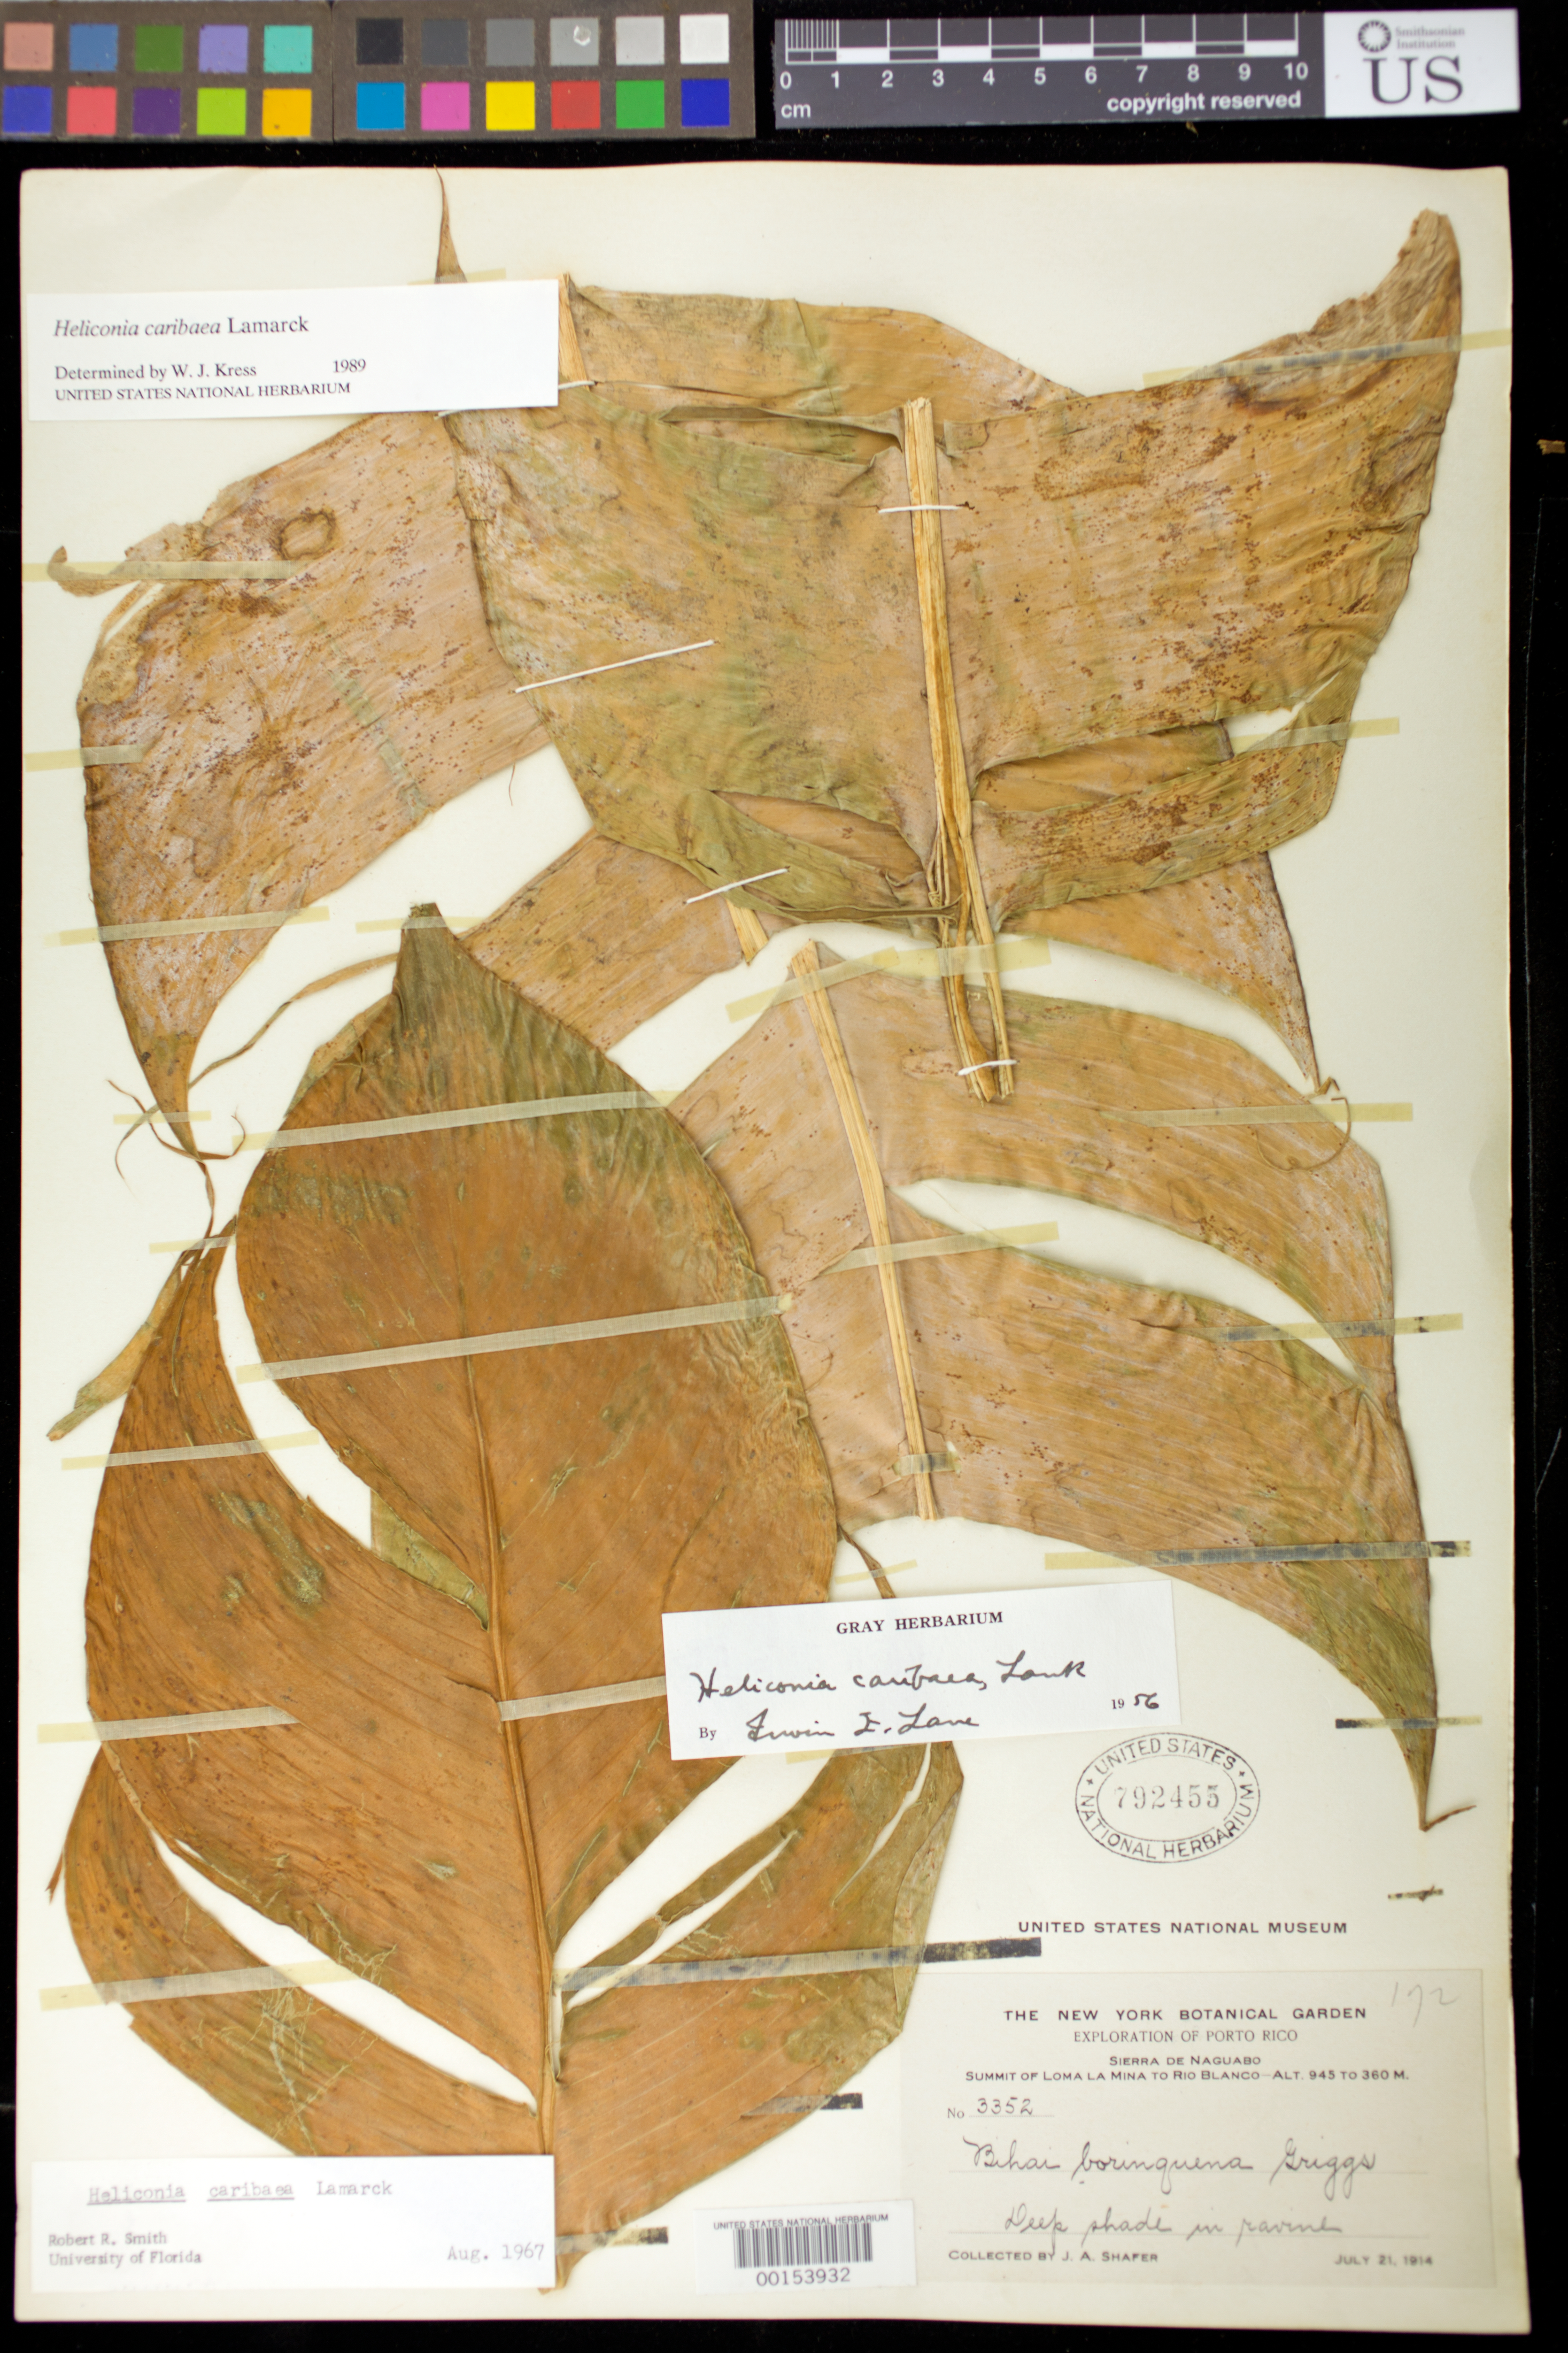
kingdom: Plantae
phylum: Tracheophyta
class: Liliopsida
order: Zingiberales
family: Heliconiaceae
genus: Heliconia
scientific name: Heliconia caribaea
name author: Lam.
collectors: J. A. Shafer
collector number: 3352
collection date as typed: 21 Jul 1914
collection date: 1914-07-21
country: Puerto Rico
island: Greater Antilles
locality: Sierra de naguabo, summit of loma la mina to rio blanco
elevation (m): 360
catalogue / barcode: US 792455